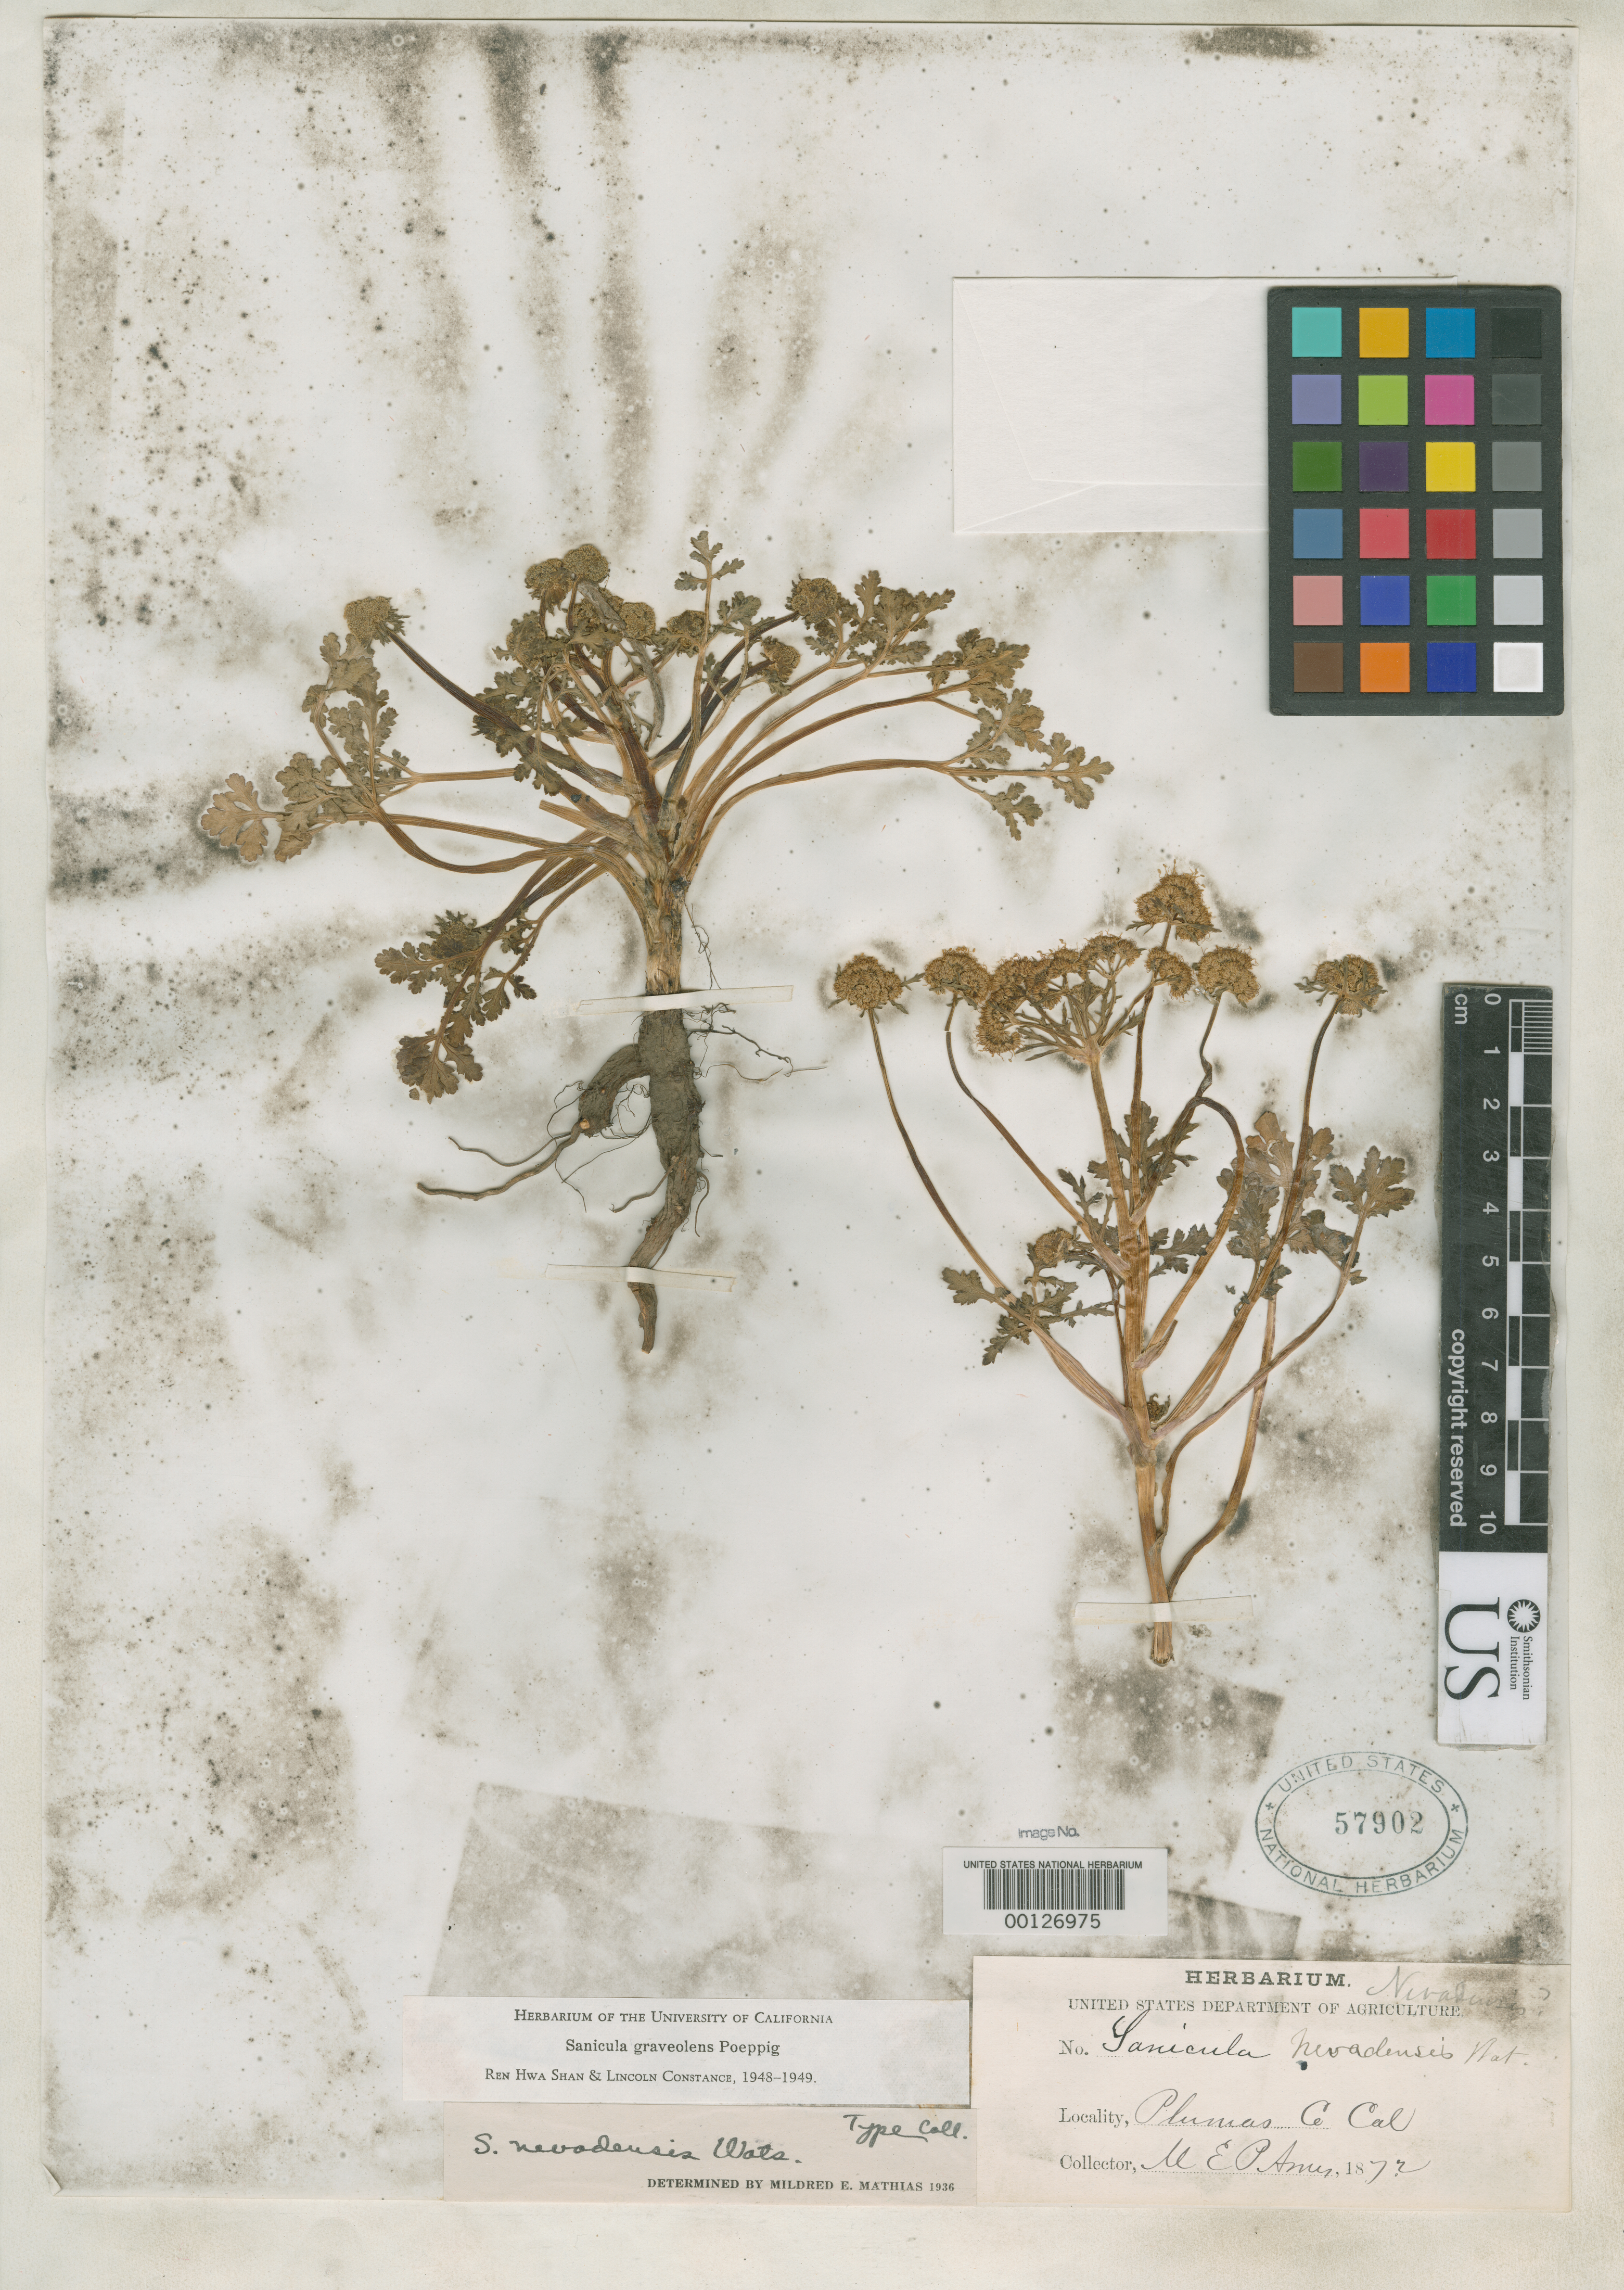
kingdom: Plantae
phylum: Tracheophyta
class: Magnoliopsida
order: Apiales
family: Apiaceae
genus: Sanicula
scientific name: Sanicula nevadensis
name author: S. Watson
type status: Syntype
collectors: M. E. P. Ames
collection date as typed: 1872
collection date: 1872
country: United States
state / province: California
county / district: Plumas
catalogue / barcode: US 57902